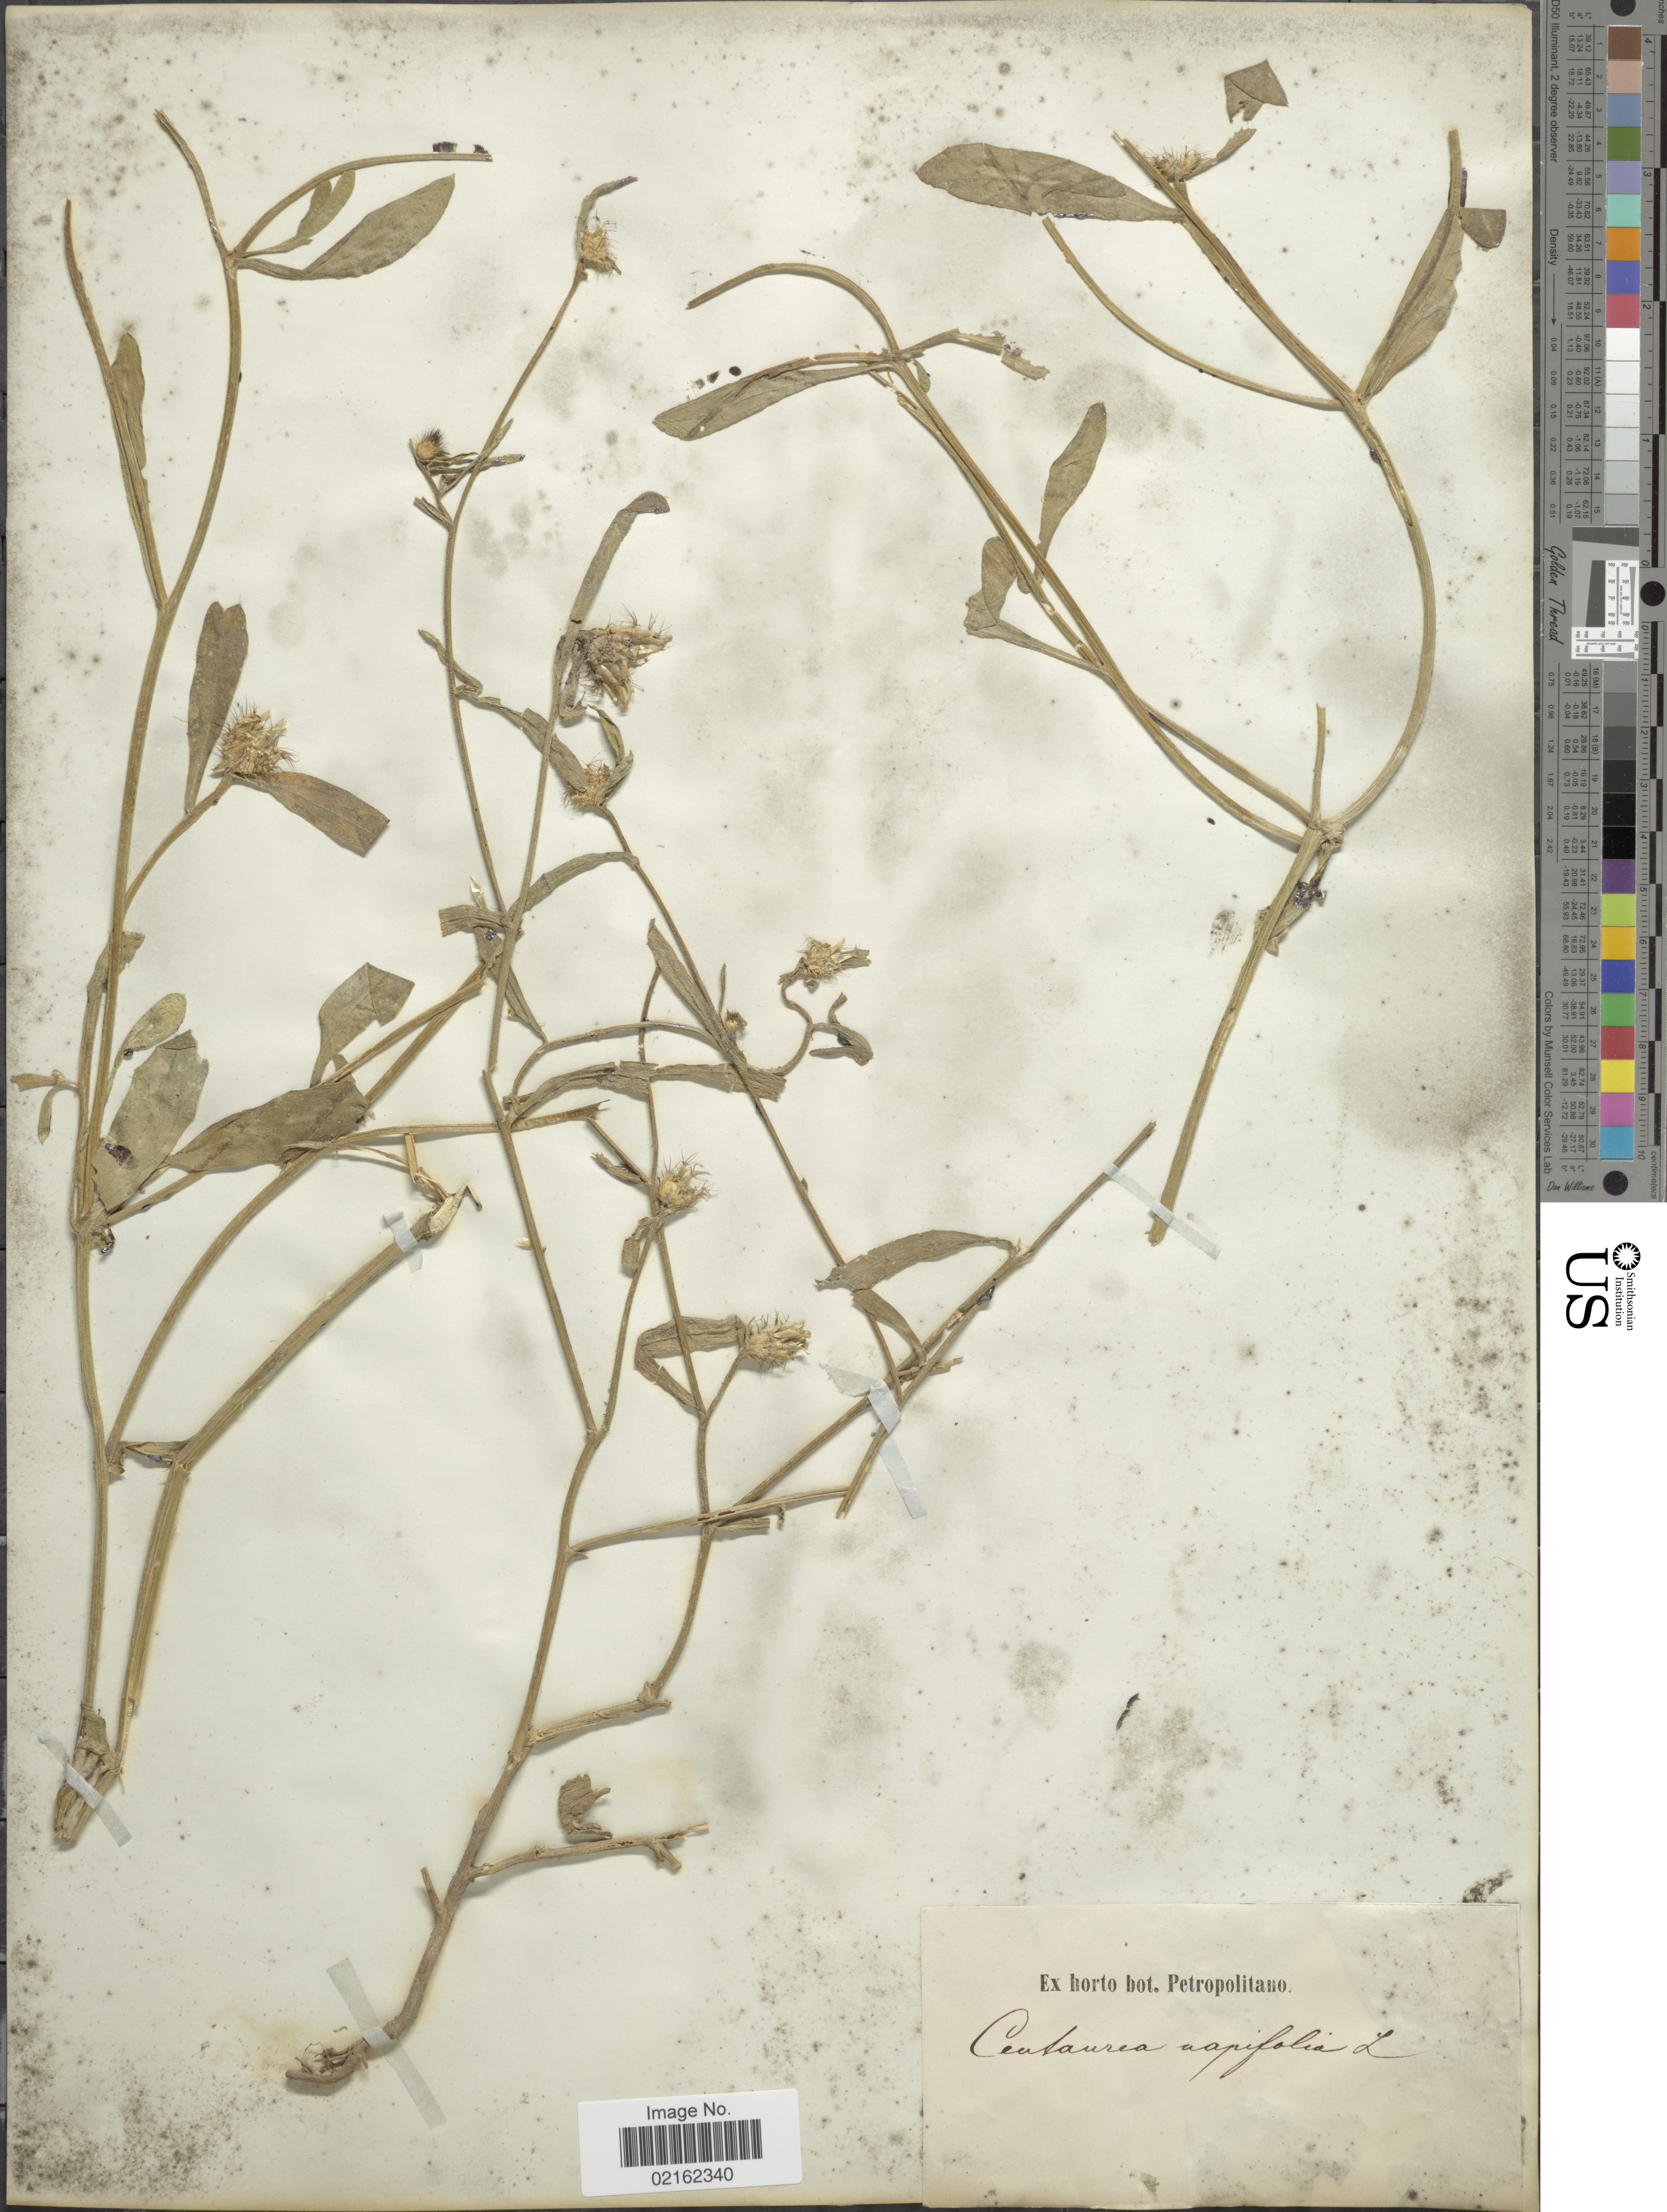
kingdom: Plantae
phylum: Tracheophyta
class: Magnoliopsida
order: Asterales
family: Asteraceae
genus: Centaurea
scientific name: Centaurea napifolia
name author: L.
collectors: ex Horto Bot. Petropolitano